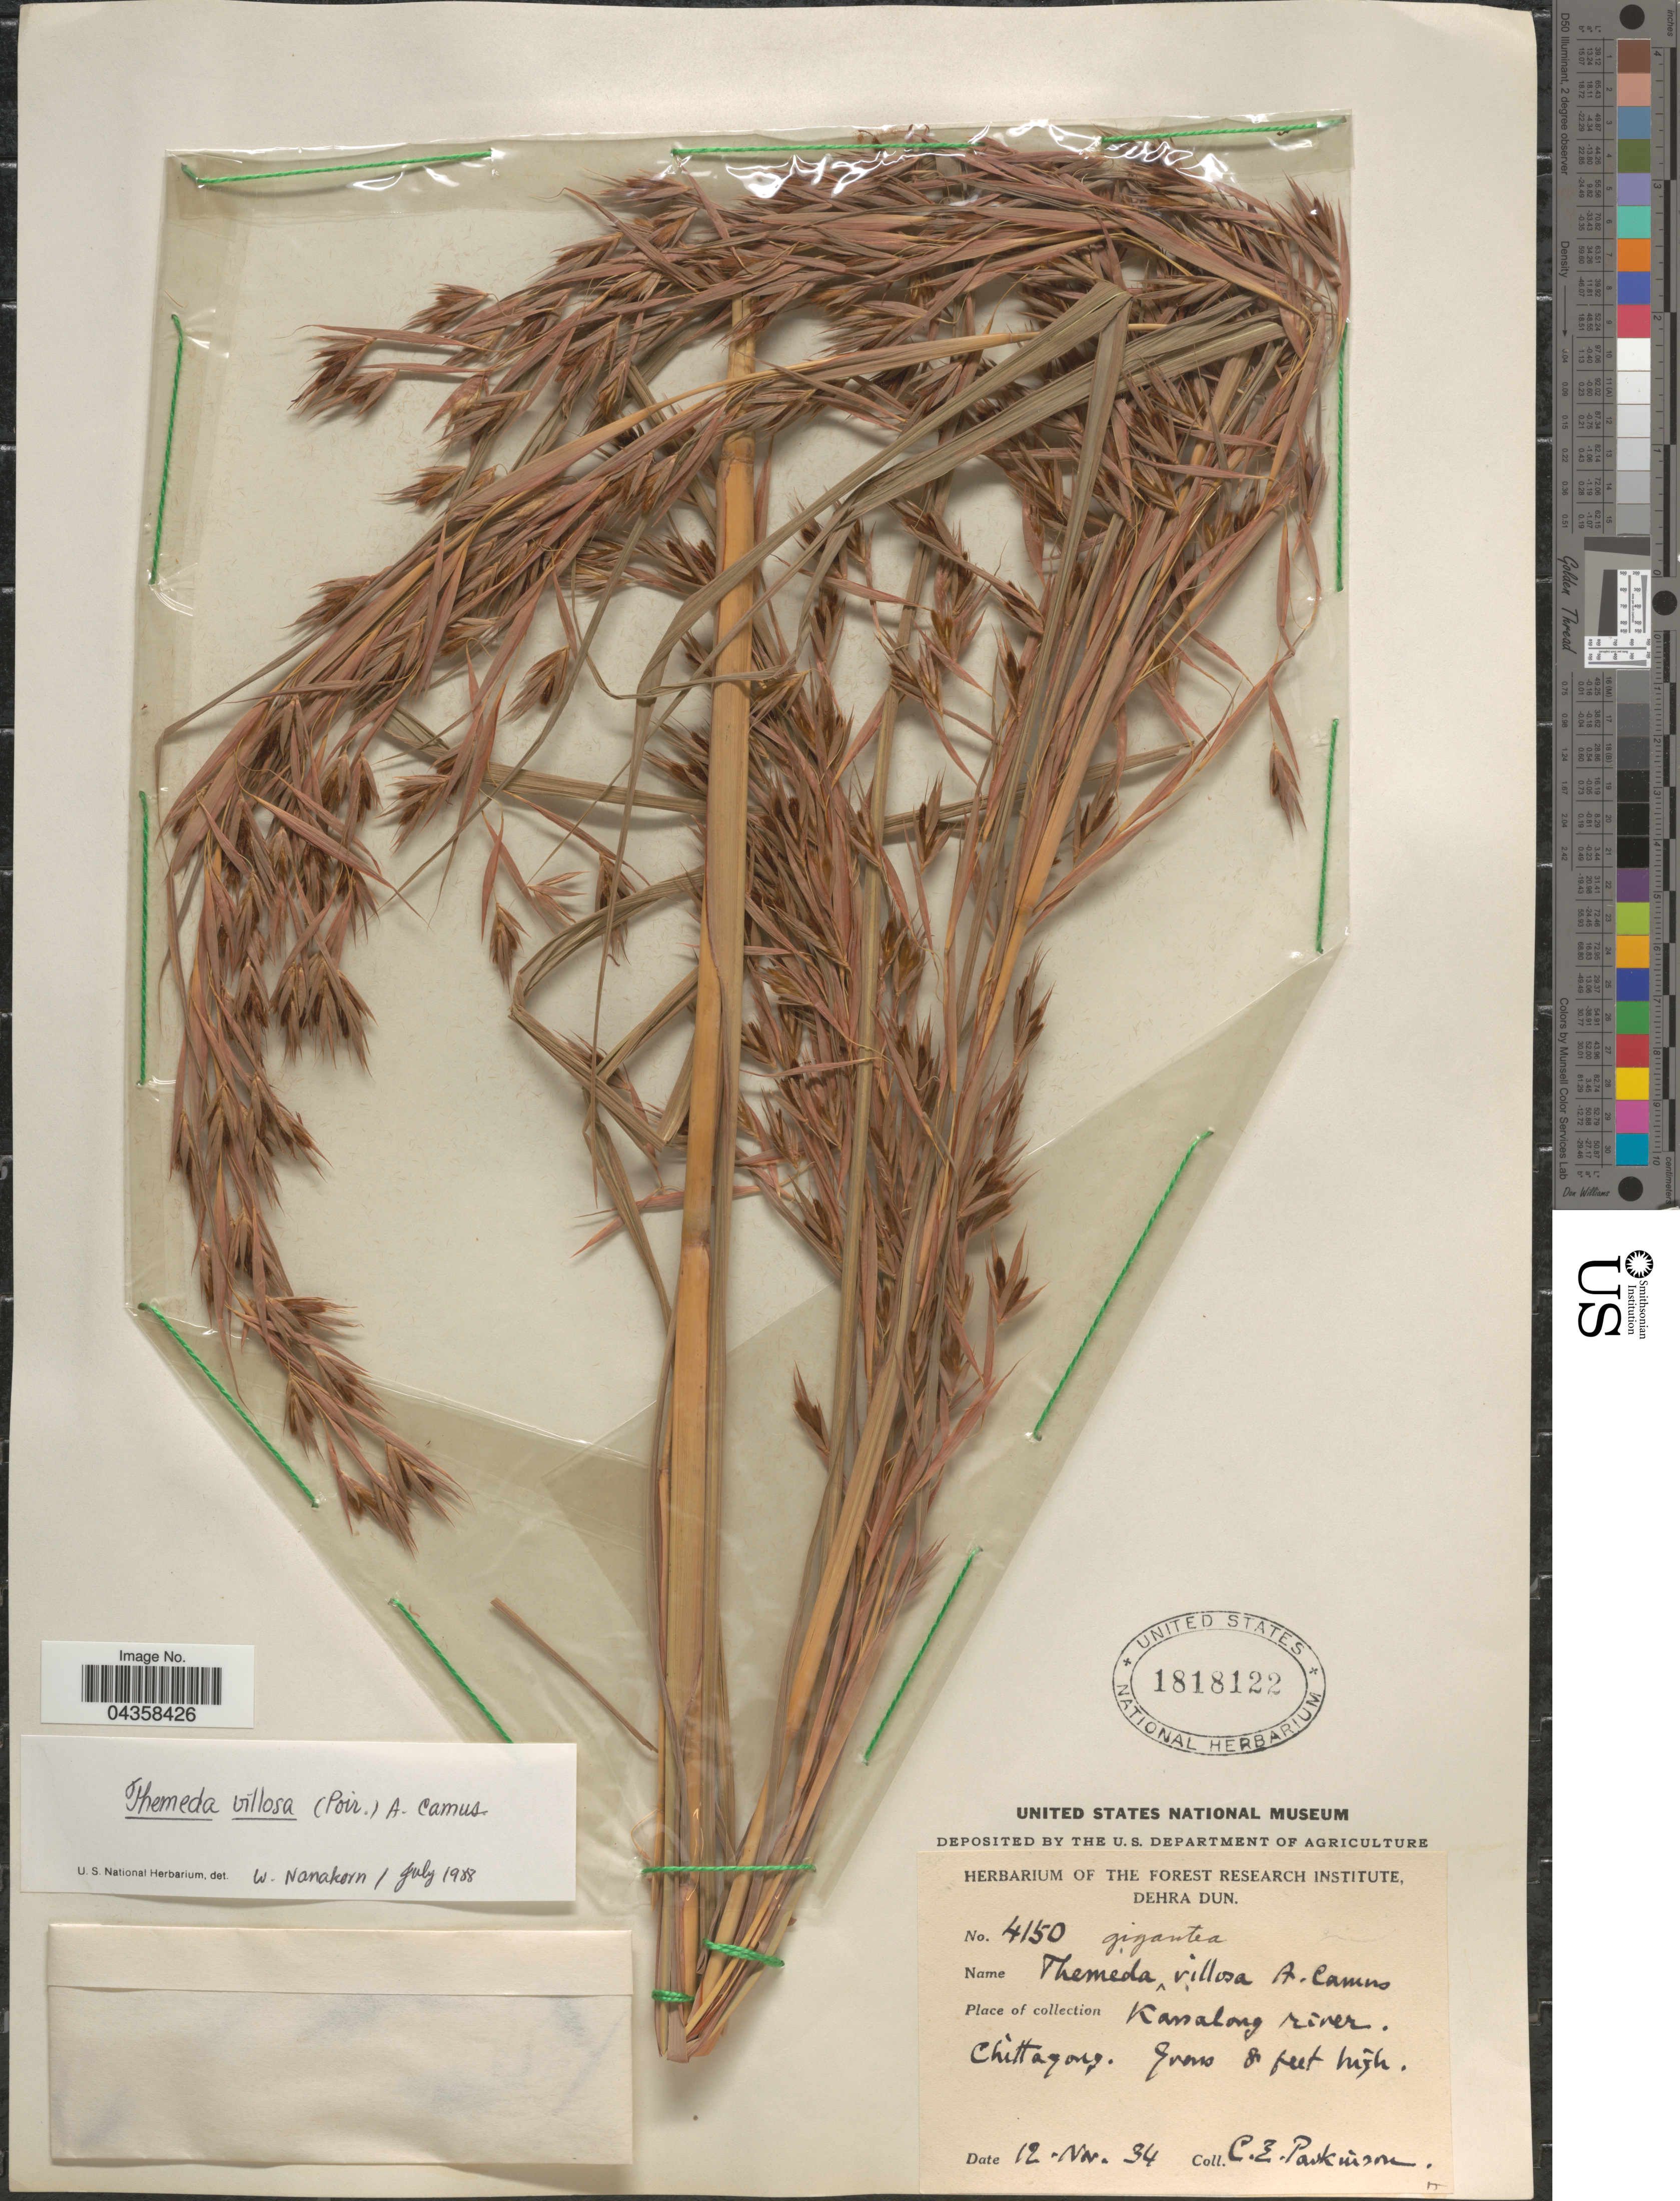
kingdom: Plantae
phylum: Tracheophyta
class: Liliopsida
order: Poales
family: Poaceae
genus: Themeda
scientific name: Themeda villosa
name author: (Lam.) A. Camus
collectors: C. E. Parkinson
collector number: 4150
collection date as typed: Transcribed d/m/y: 12/11/34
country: Bangladesh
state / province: Chittagong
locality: Kassalong river.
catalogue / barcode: US 1818122